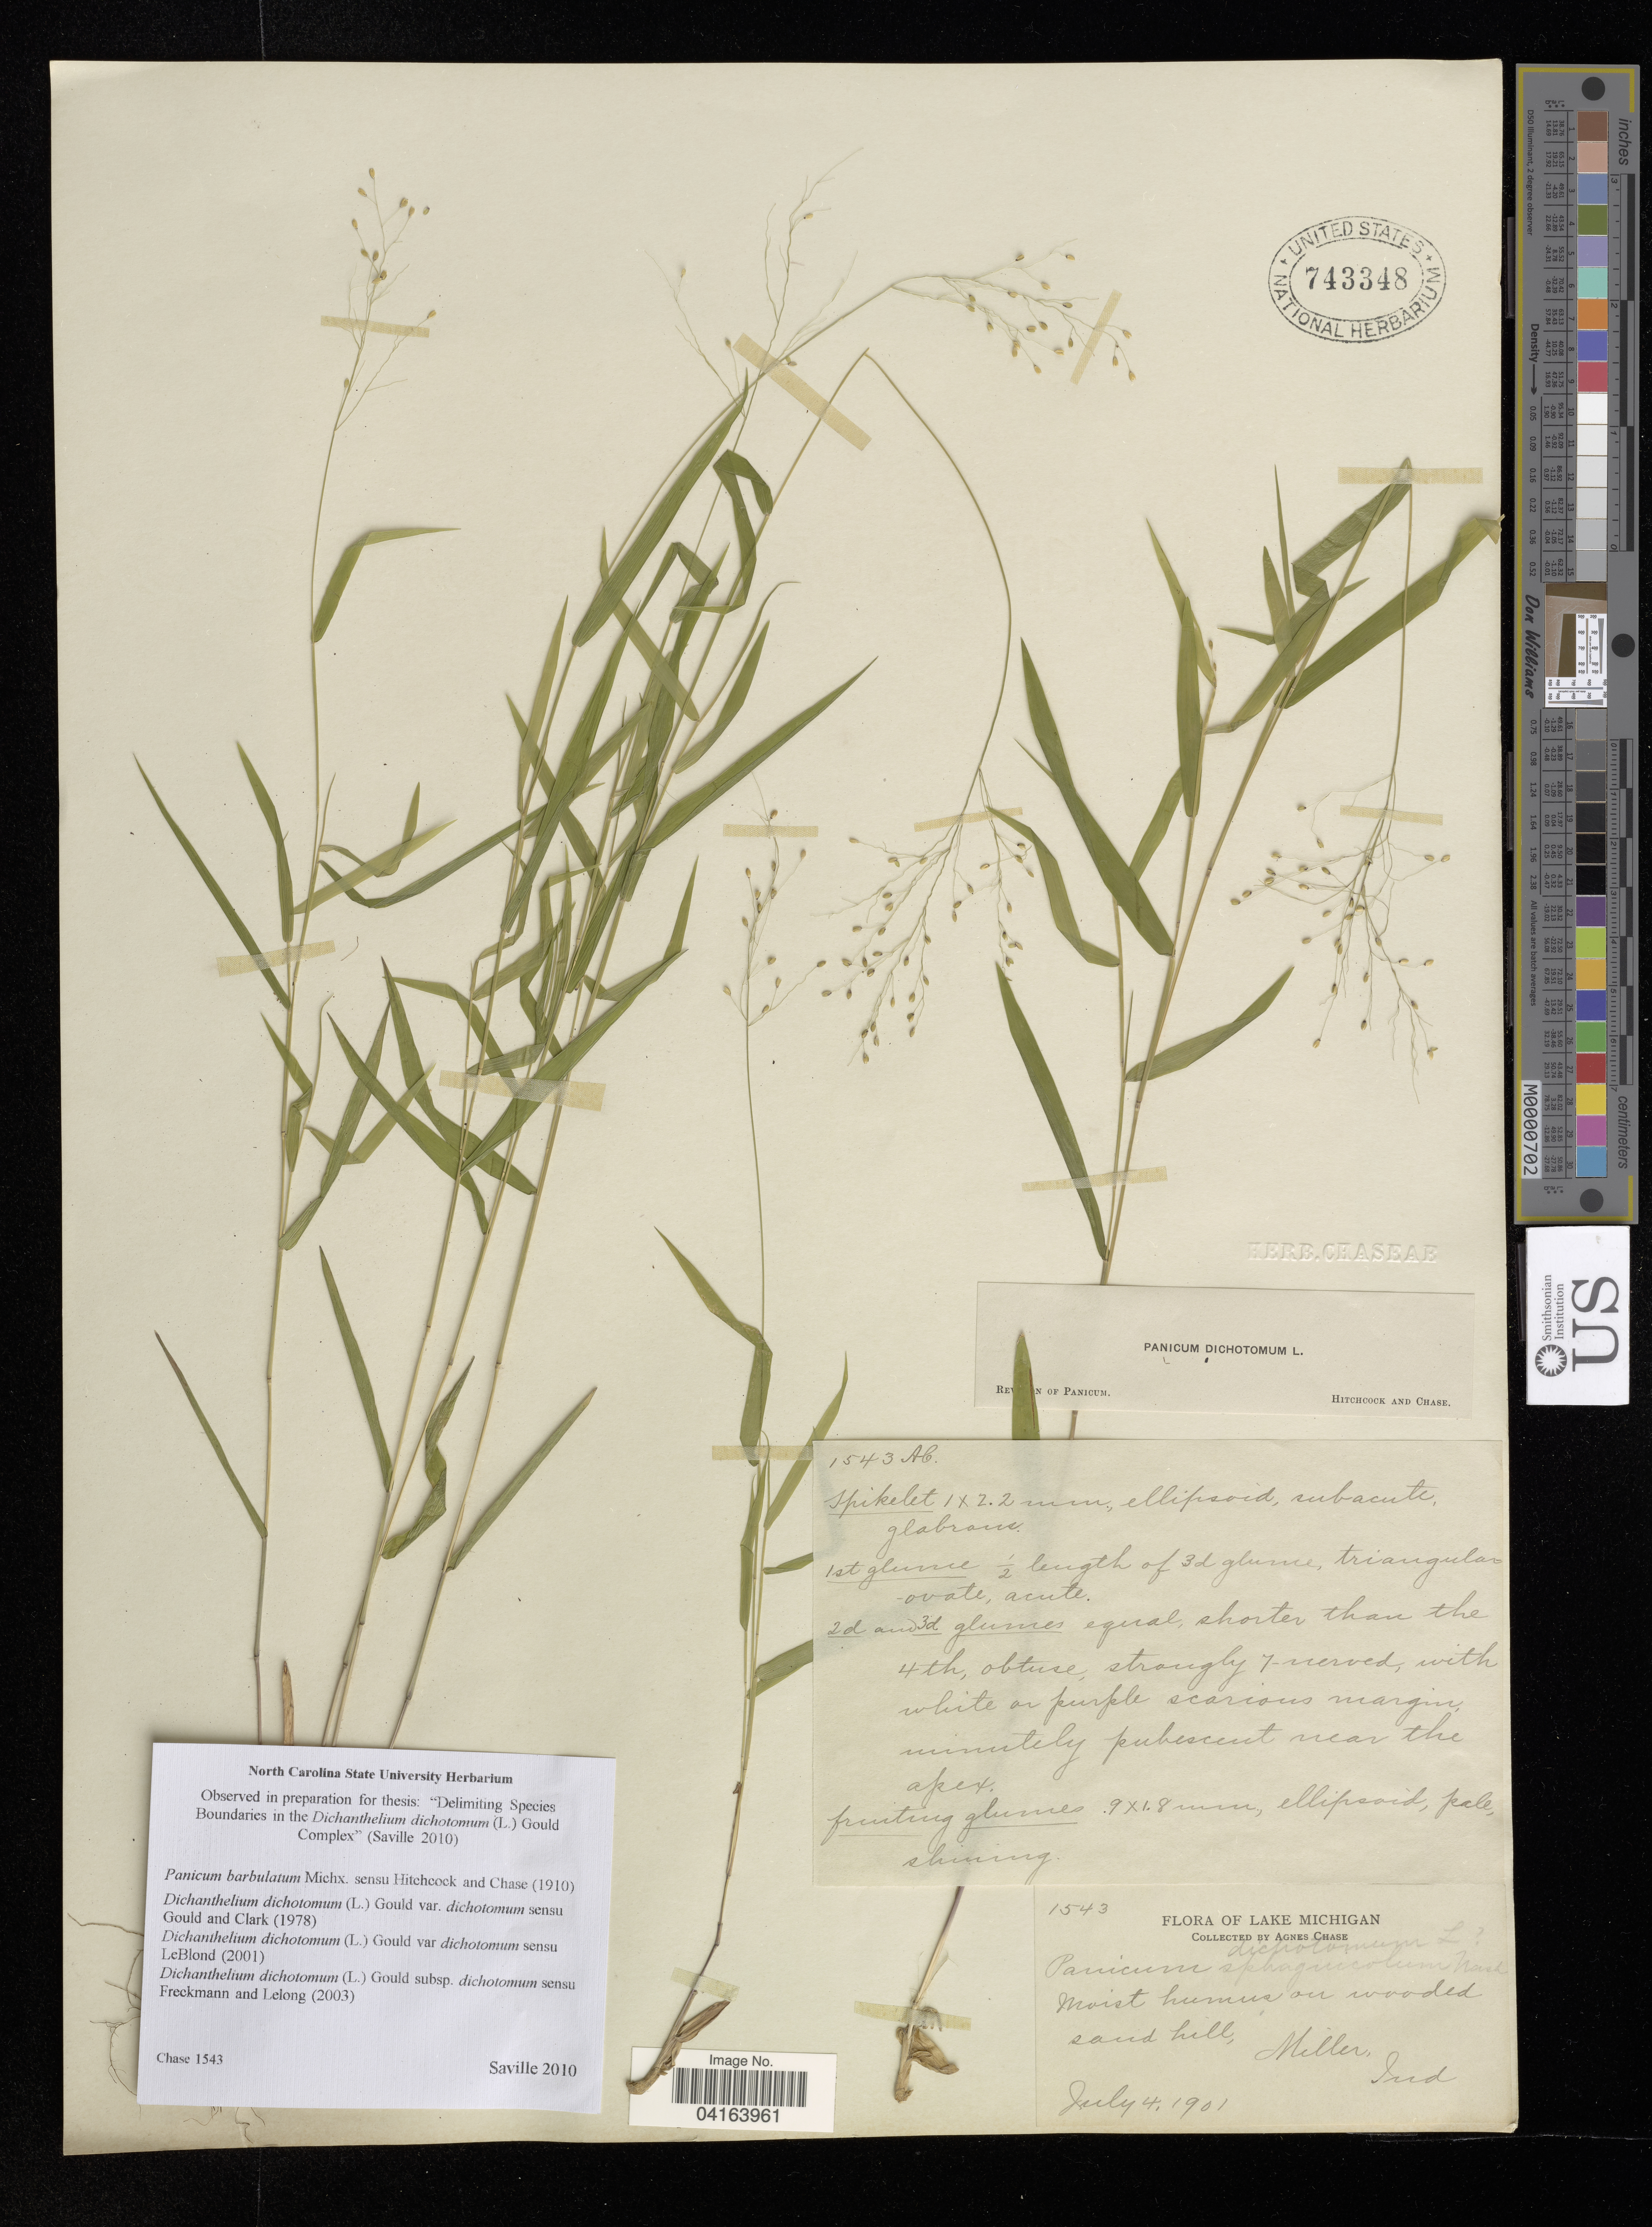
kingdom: Plantae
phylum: Tracheophyta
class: Liliopsida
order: Poales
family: Poaceae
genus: Dichanthelium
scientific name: Dichanthelium dichotomum subsp. dichotomum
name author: (L.) Gould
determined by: Saville, A. C., (NCSC), North Carolina State University (UNITED STATES)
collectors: A. Chase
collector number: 1543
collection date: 1901-07-04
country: United States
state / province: Indiana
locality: Lake Michigan. Miller, Ind.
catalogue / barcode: US 743348